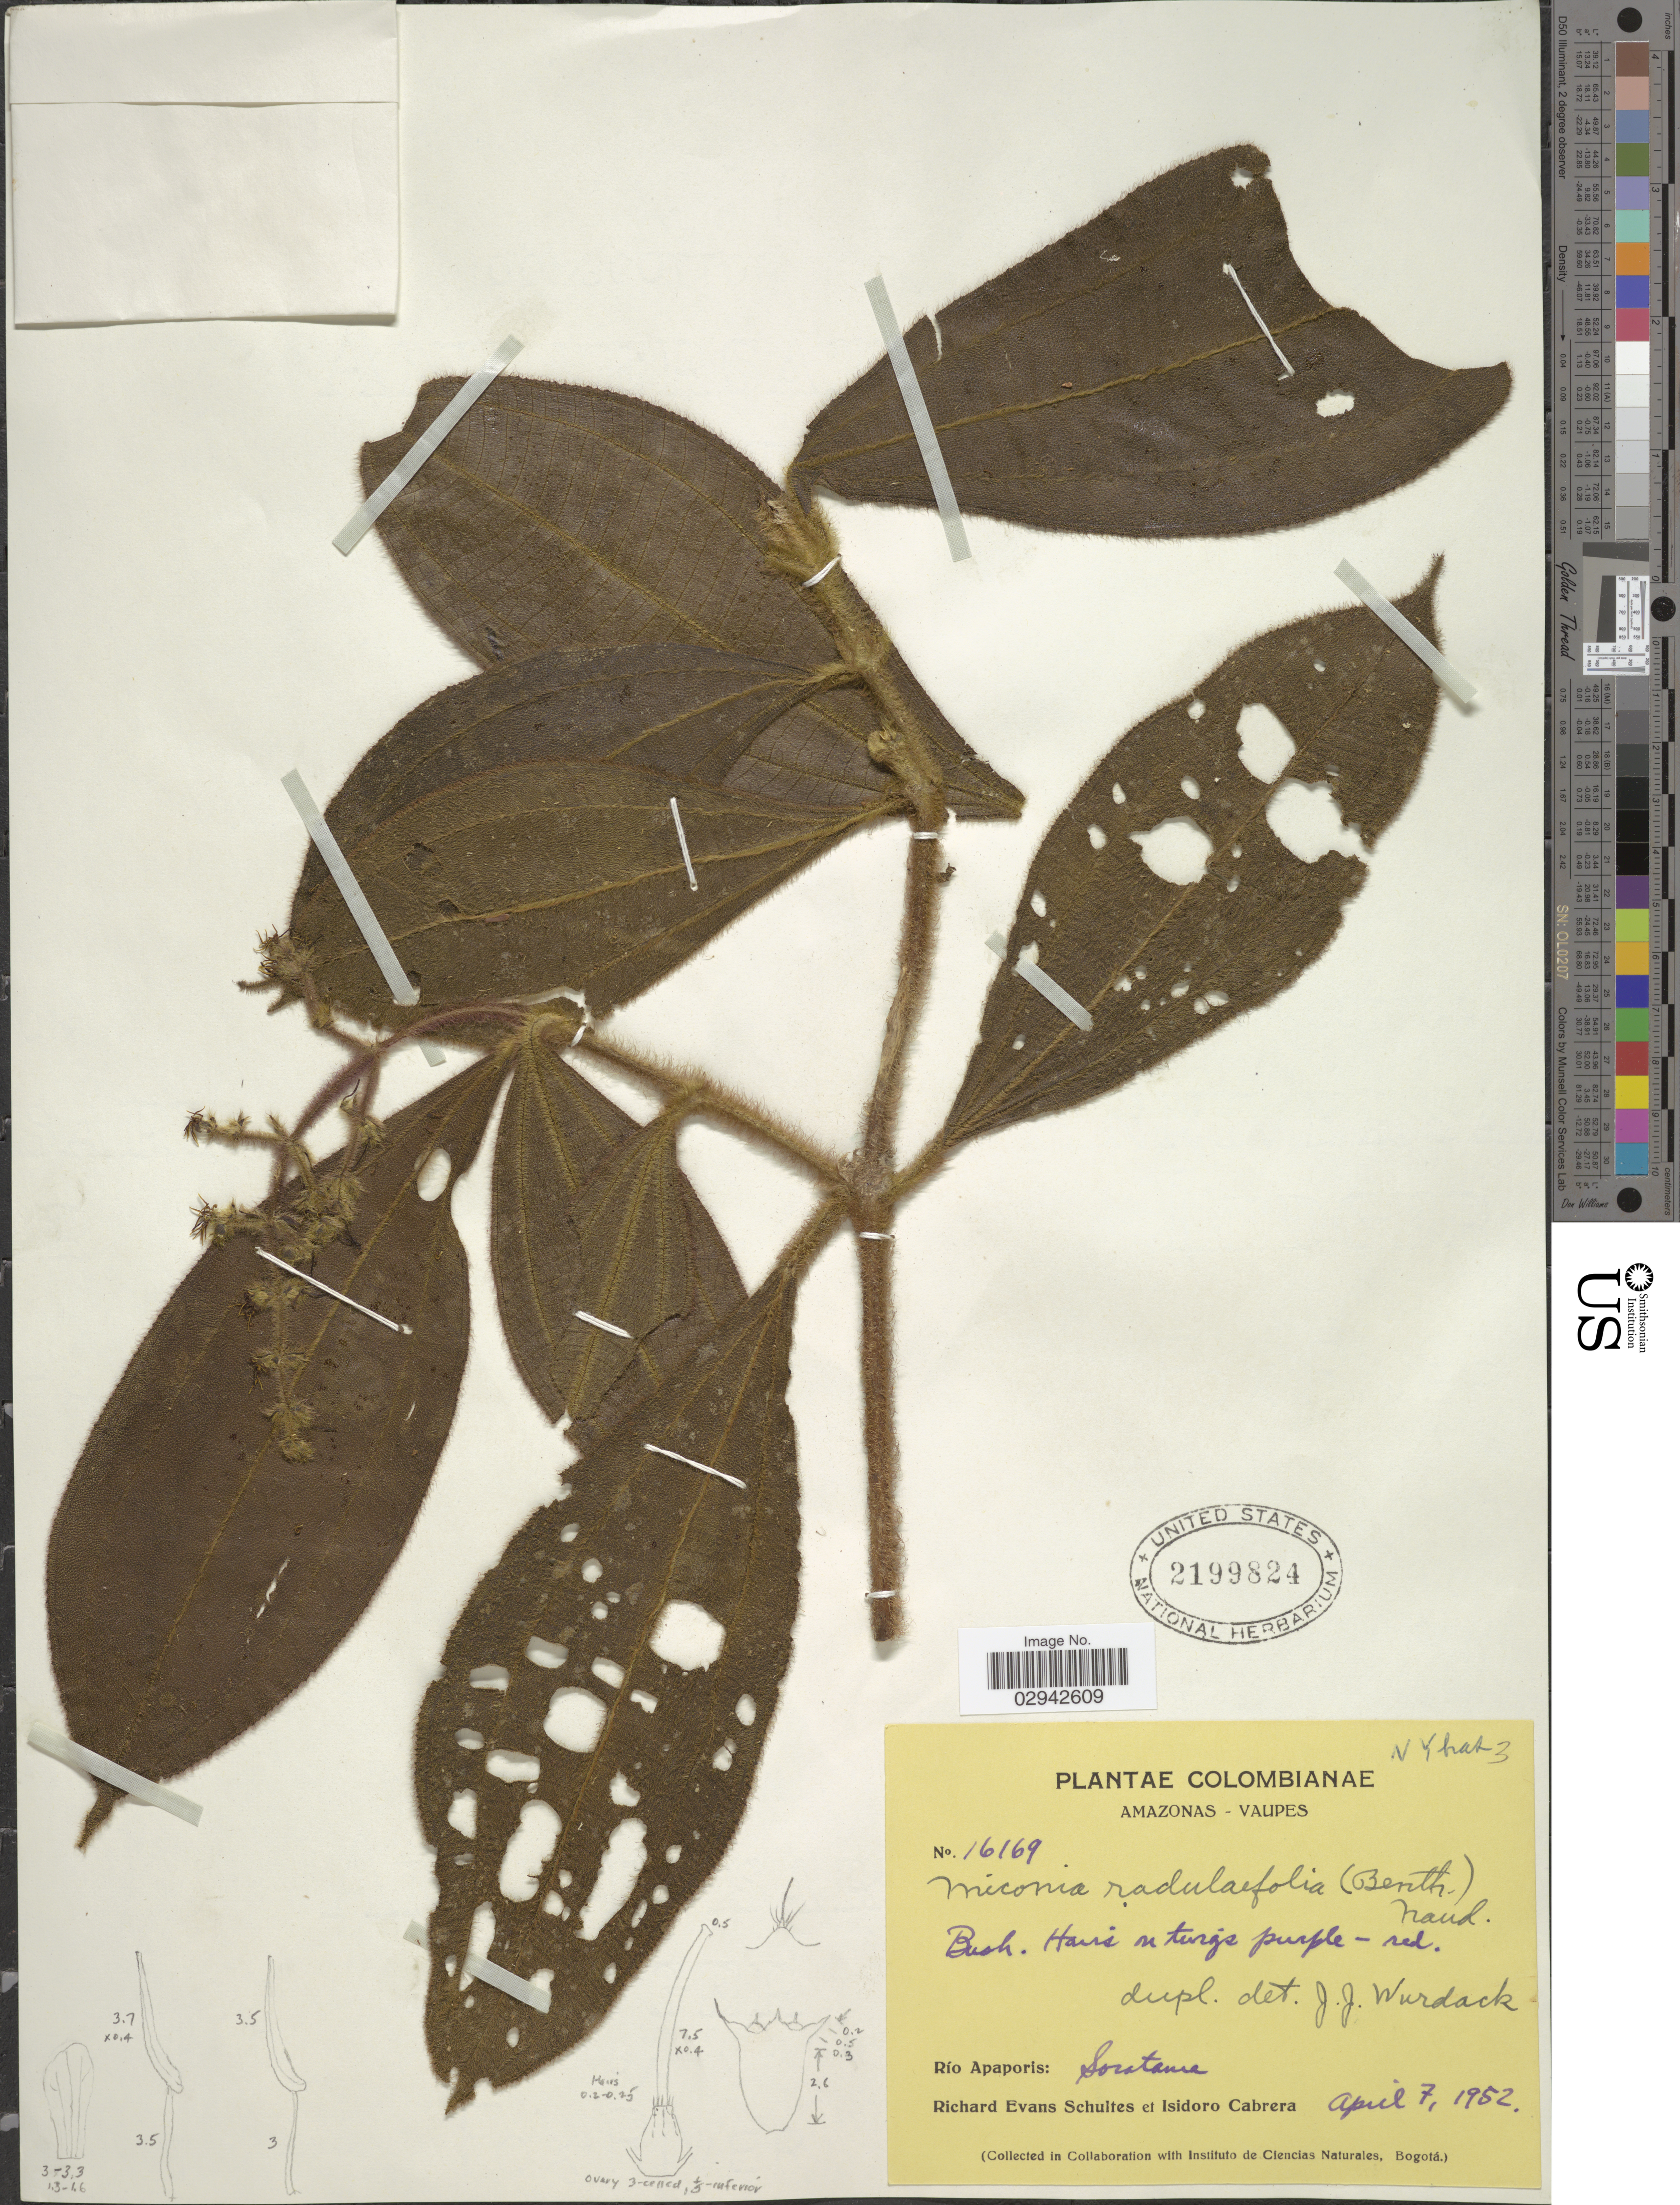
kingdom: Plantae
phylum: Tracheophyta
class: Magnoliopsida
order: Myrtales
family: Melastomataceae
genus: Miconia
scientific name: Miconia radulifolia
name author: (Benth.) Naudin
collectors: R. E. Schultes & I. Cabrera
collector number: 16169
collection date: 1952-04-07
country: Colombia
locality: Amazonas - Vaupes, Río Apaporis, Soratama.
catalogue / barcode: US 2199824